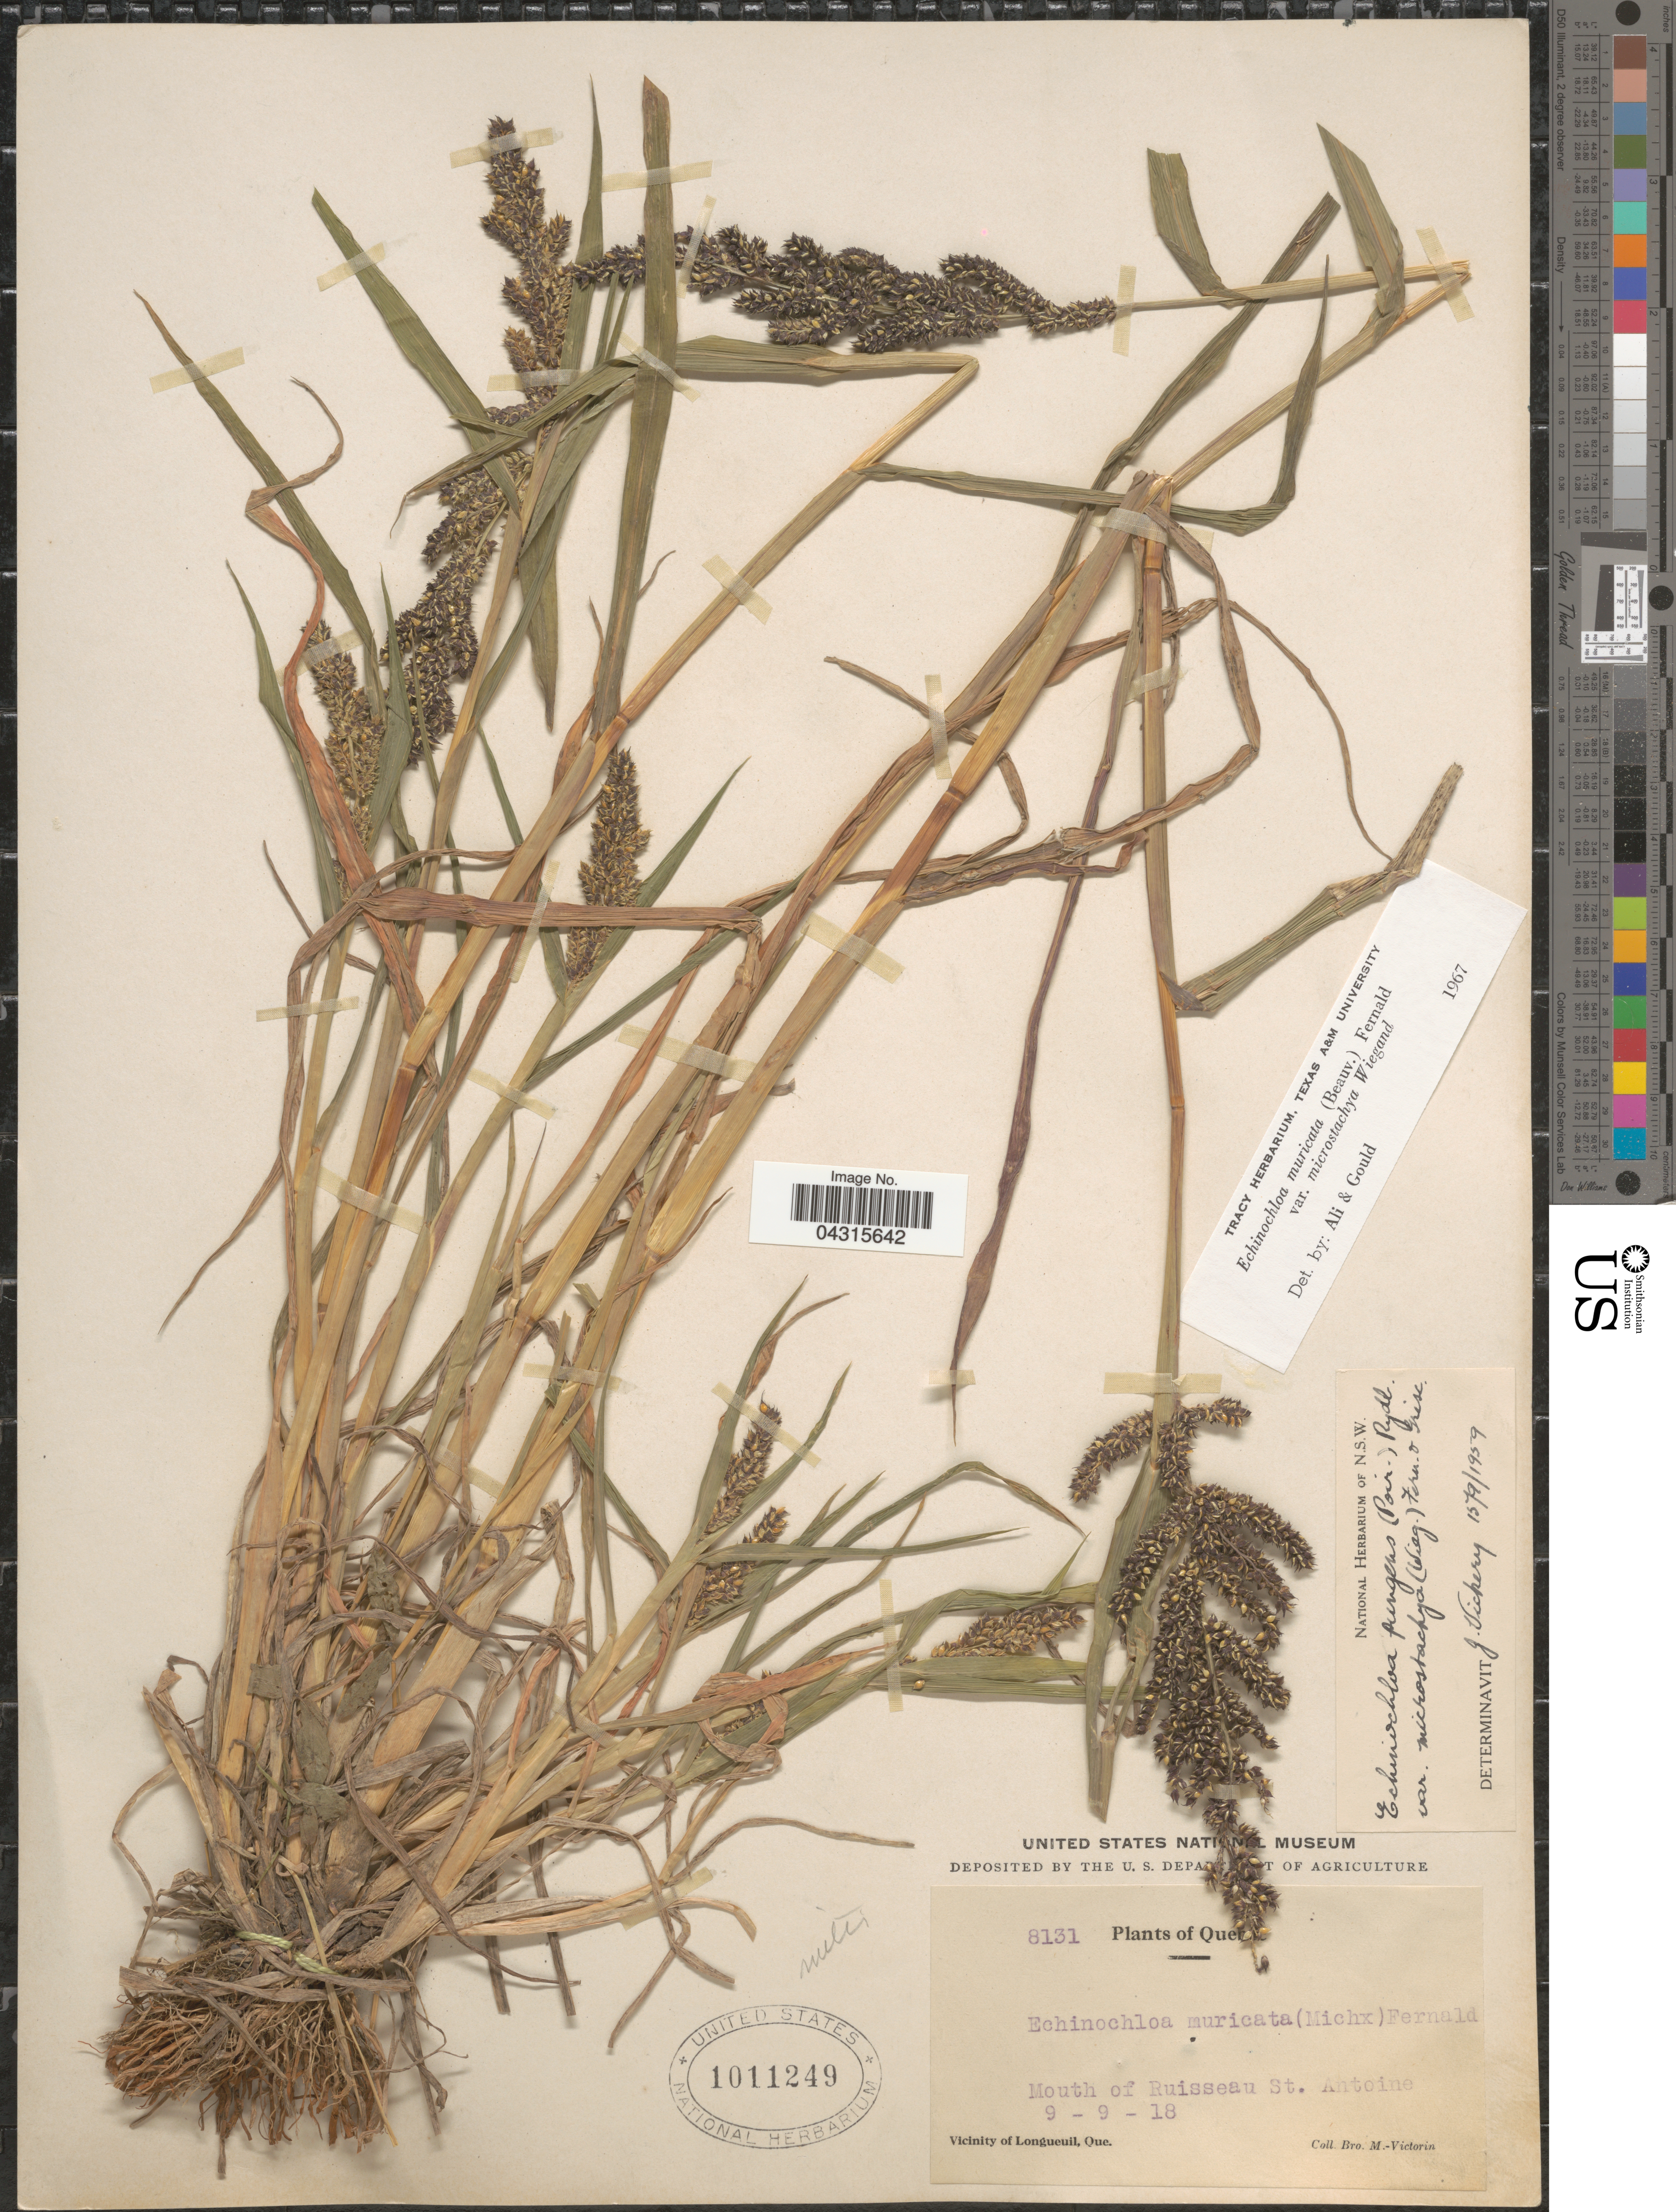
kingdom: Plantae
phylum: Tracheophyta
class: Liliopsida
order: Poales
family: Poaceae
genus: Echinochloa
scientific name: Echinochloa muricata var. microstachya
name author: Wiegand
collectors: Fr. Marie-Victorin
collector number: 8131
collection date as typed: Transcribed d/m/y: 9/9/18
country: Canada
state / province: Quebec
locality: Mouth of Ruisseau St. Antoine. Vicinity of Longueuil.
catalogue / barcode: US 1011249